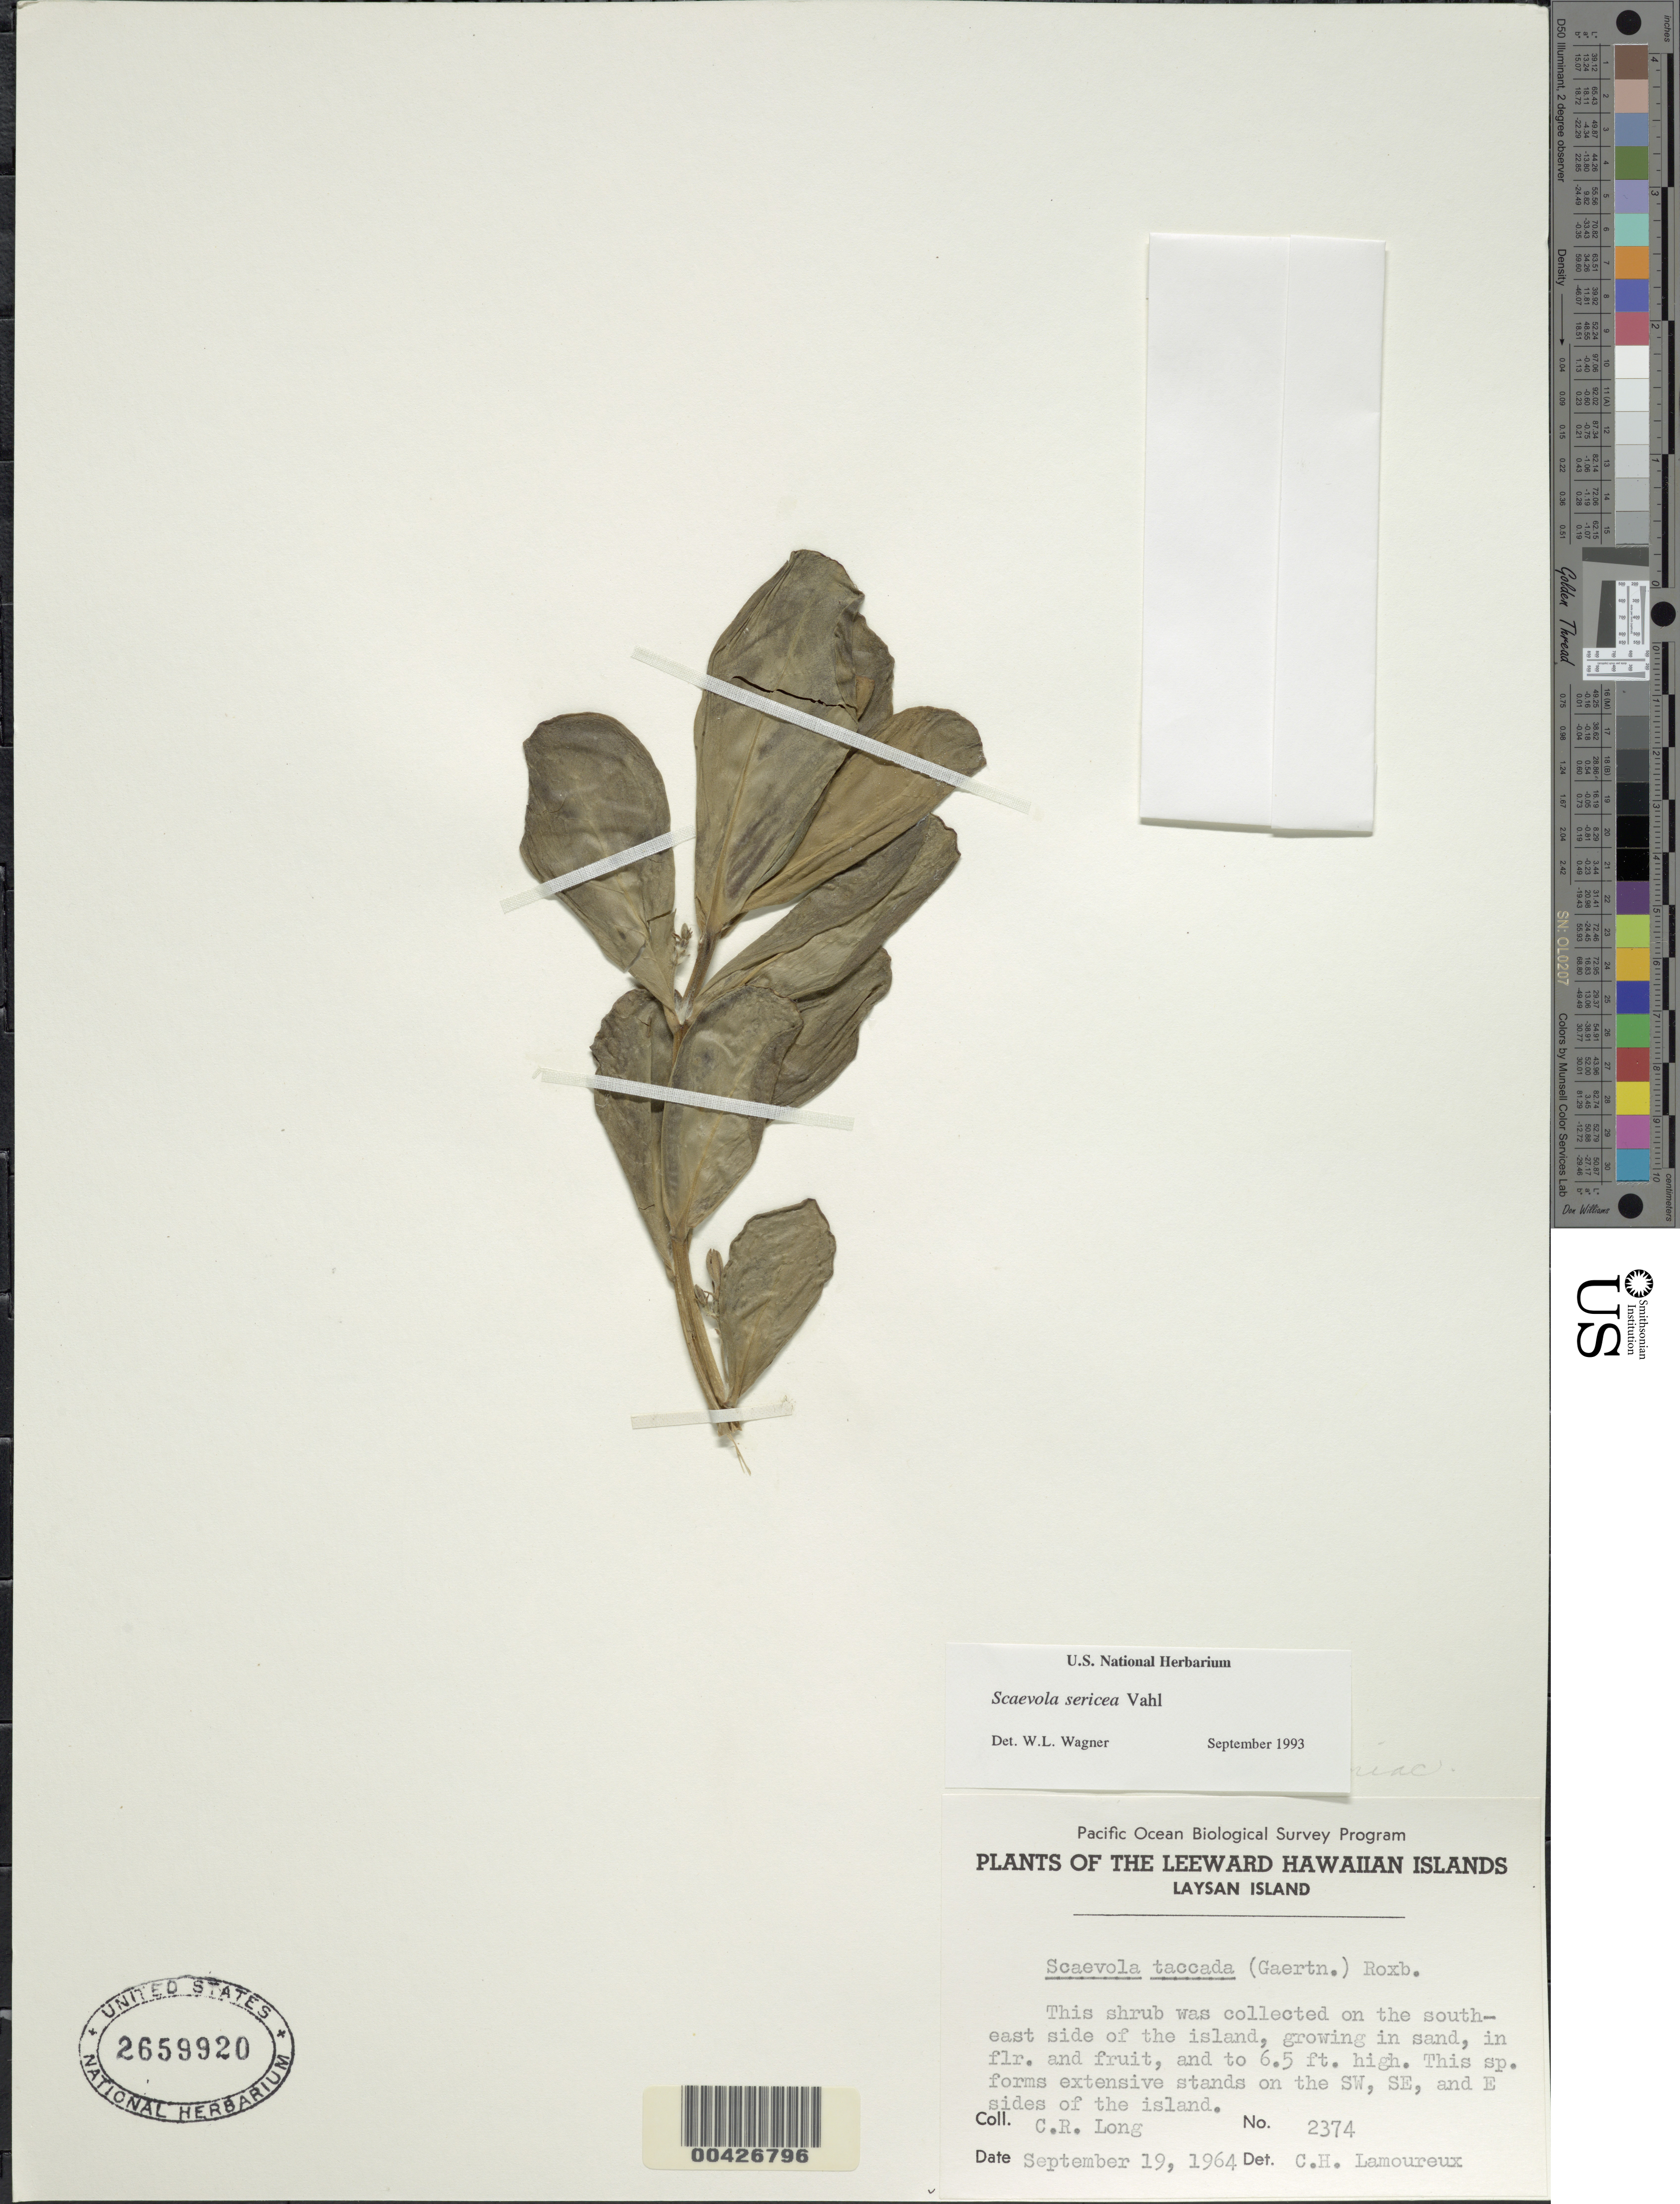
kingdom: Plantae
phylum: Tracheophyta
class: Magnoliopsida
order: Asterales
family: Goodeniaceae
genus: Scaevola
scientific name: Scaevola taccada var. taccada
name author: (Gaertn.) Roxb.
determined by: Wagner, W. L., (BOT), Smithsonian Institution - National Museum of Natural History (UNITED STATES)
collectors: C. Long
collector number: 2374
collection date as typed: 19 Sep 1964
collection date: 1964-09-19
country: United States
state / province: Hawaii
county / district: Honolulu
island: Laysan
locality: Southeast side of the island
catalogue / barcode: US 2659920